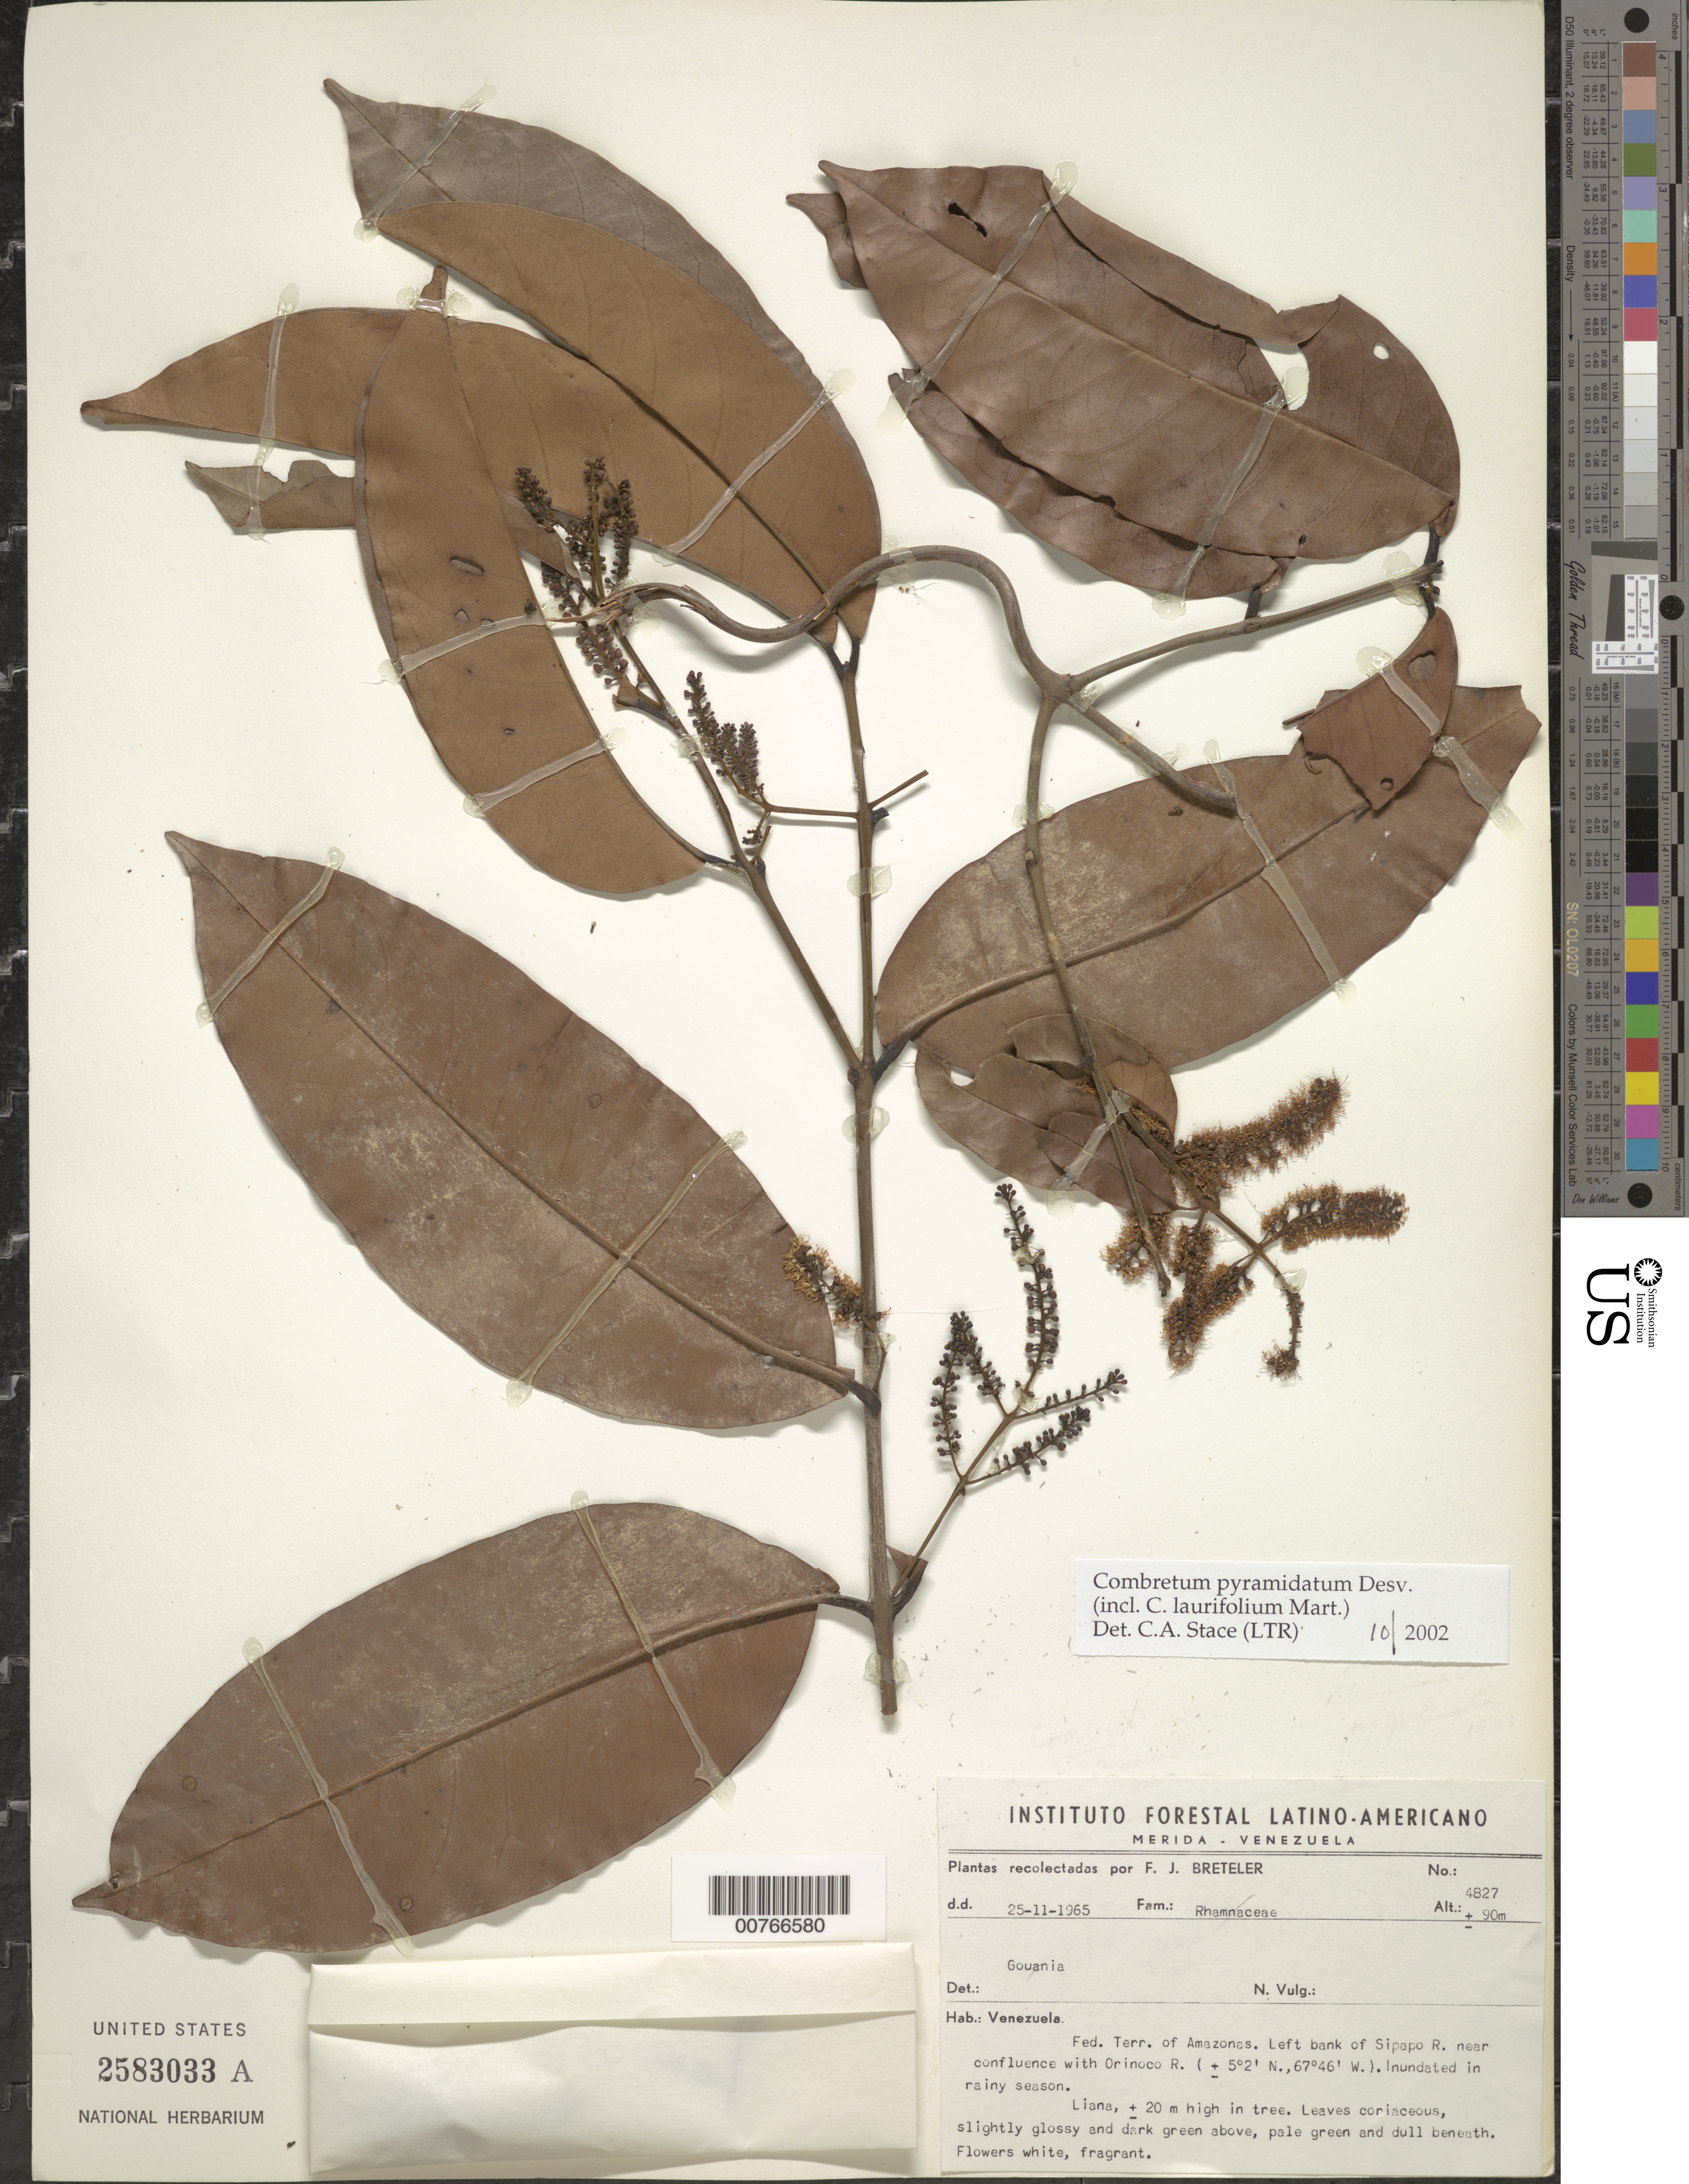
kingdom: Plantae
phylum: Tracheophyta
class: Magnoliopsida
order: Myrtales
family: Combretaceae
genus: Combretum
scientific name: Combretum pyramidatum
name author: Desv.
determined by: Stace, C. A.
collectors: F. J. Breteler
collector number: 4827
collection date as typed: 25-Nov-65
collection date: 1965-11-25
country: Venezuela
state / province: Amazonas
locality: Sipapo R., left bank; near confl. with Orinoco R.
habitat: Riverbank; deeply inundated in rainy season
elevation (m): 90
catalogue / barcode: US 2583033A